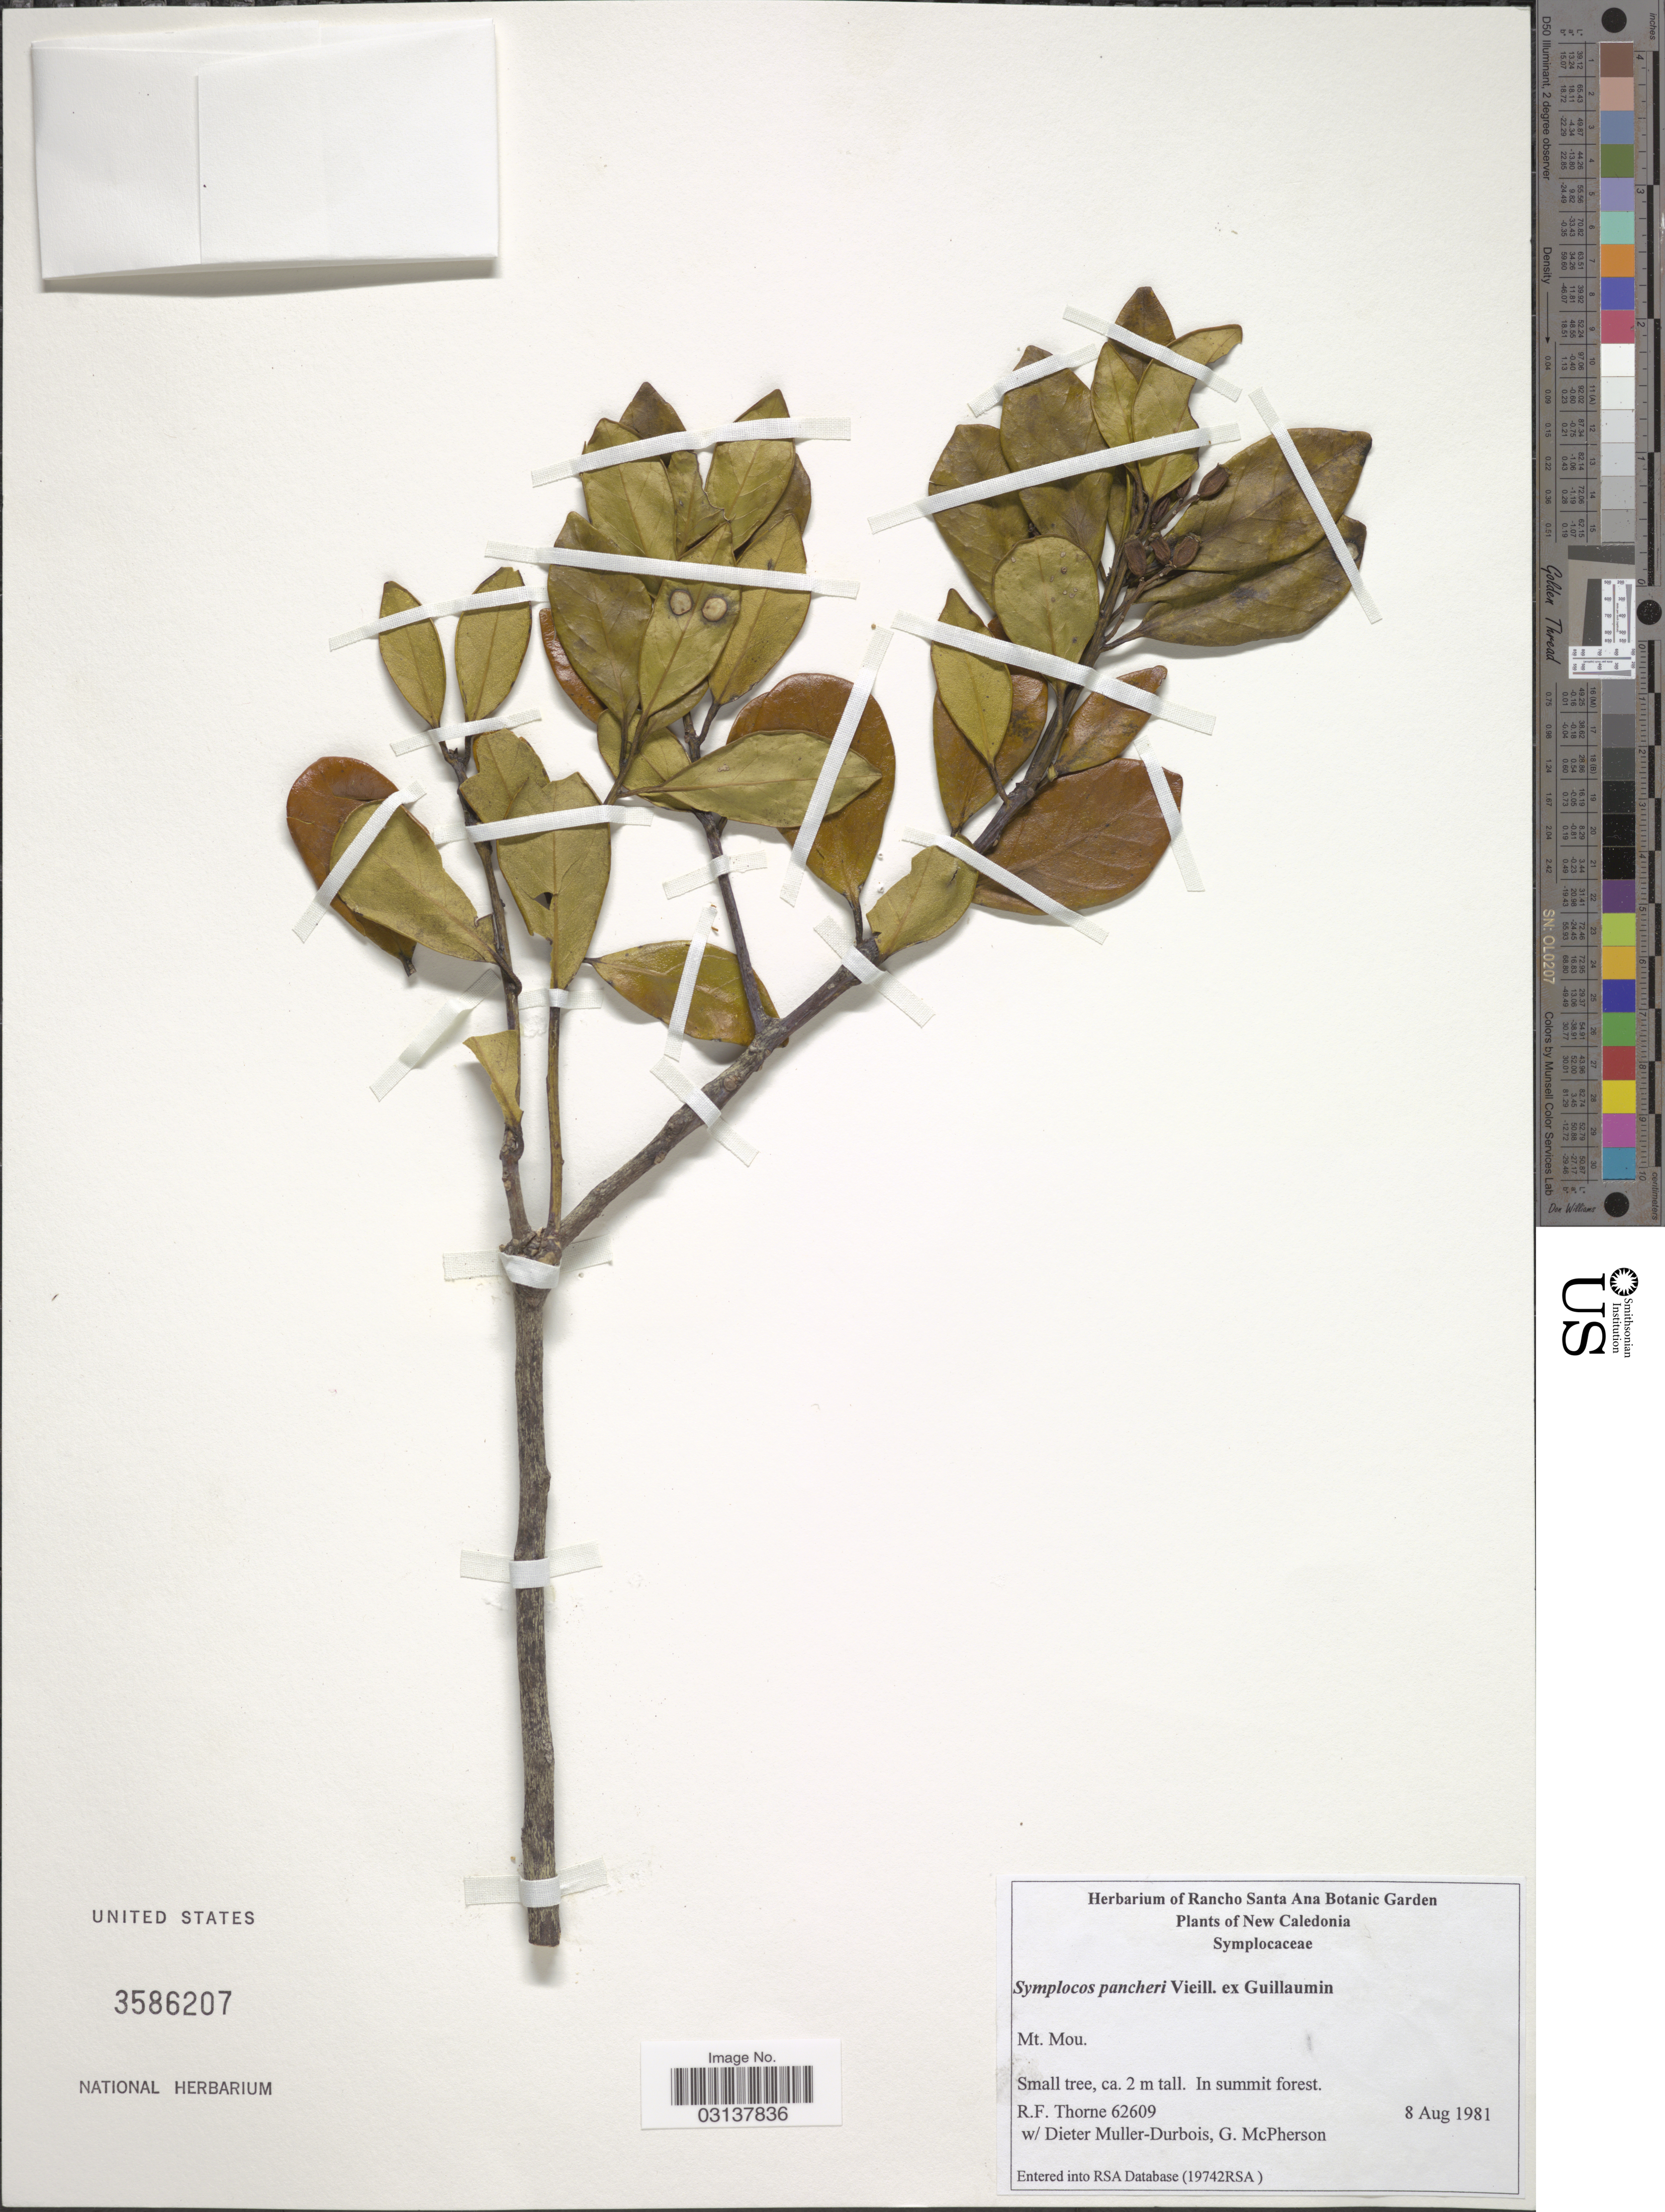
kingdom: Plantae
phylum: Tracheophyta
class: Magnoliopsida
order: Ericales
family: Symplocaceae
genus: Symplocos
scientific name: Symplocos pancheri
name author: Vieill. ex Guillaumin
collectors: R. Thorne, D. Muller & G. McPherson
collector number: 62609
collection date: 1981-08-08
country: New Caledonia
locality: Mt. Mou.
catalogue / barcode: US 3586207